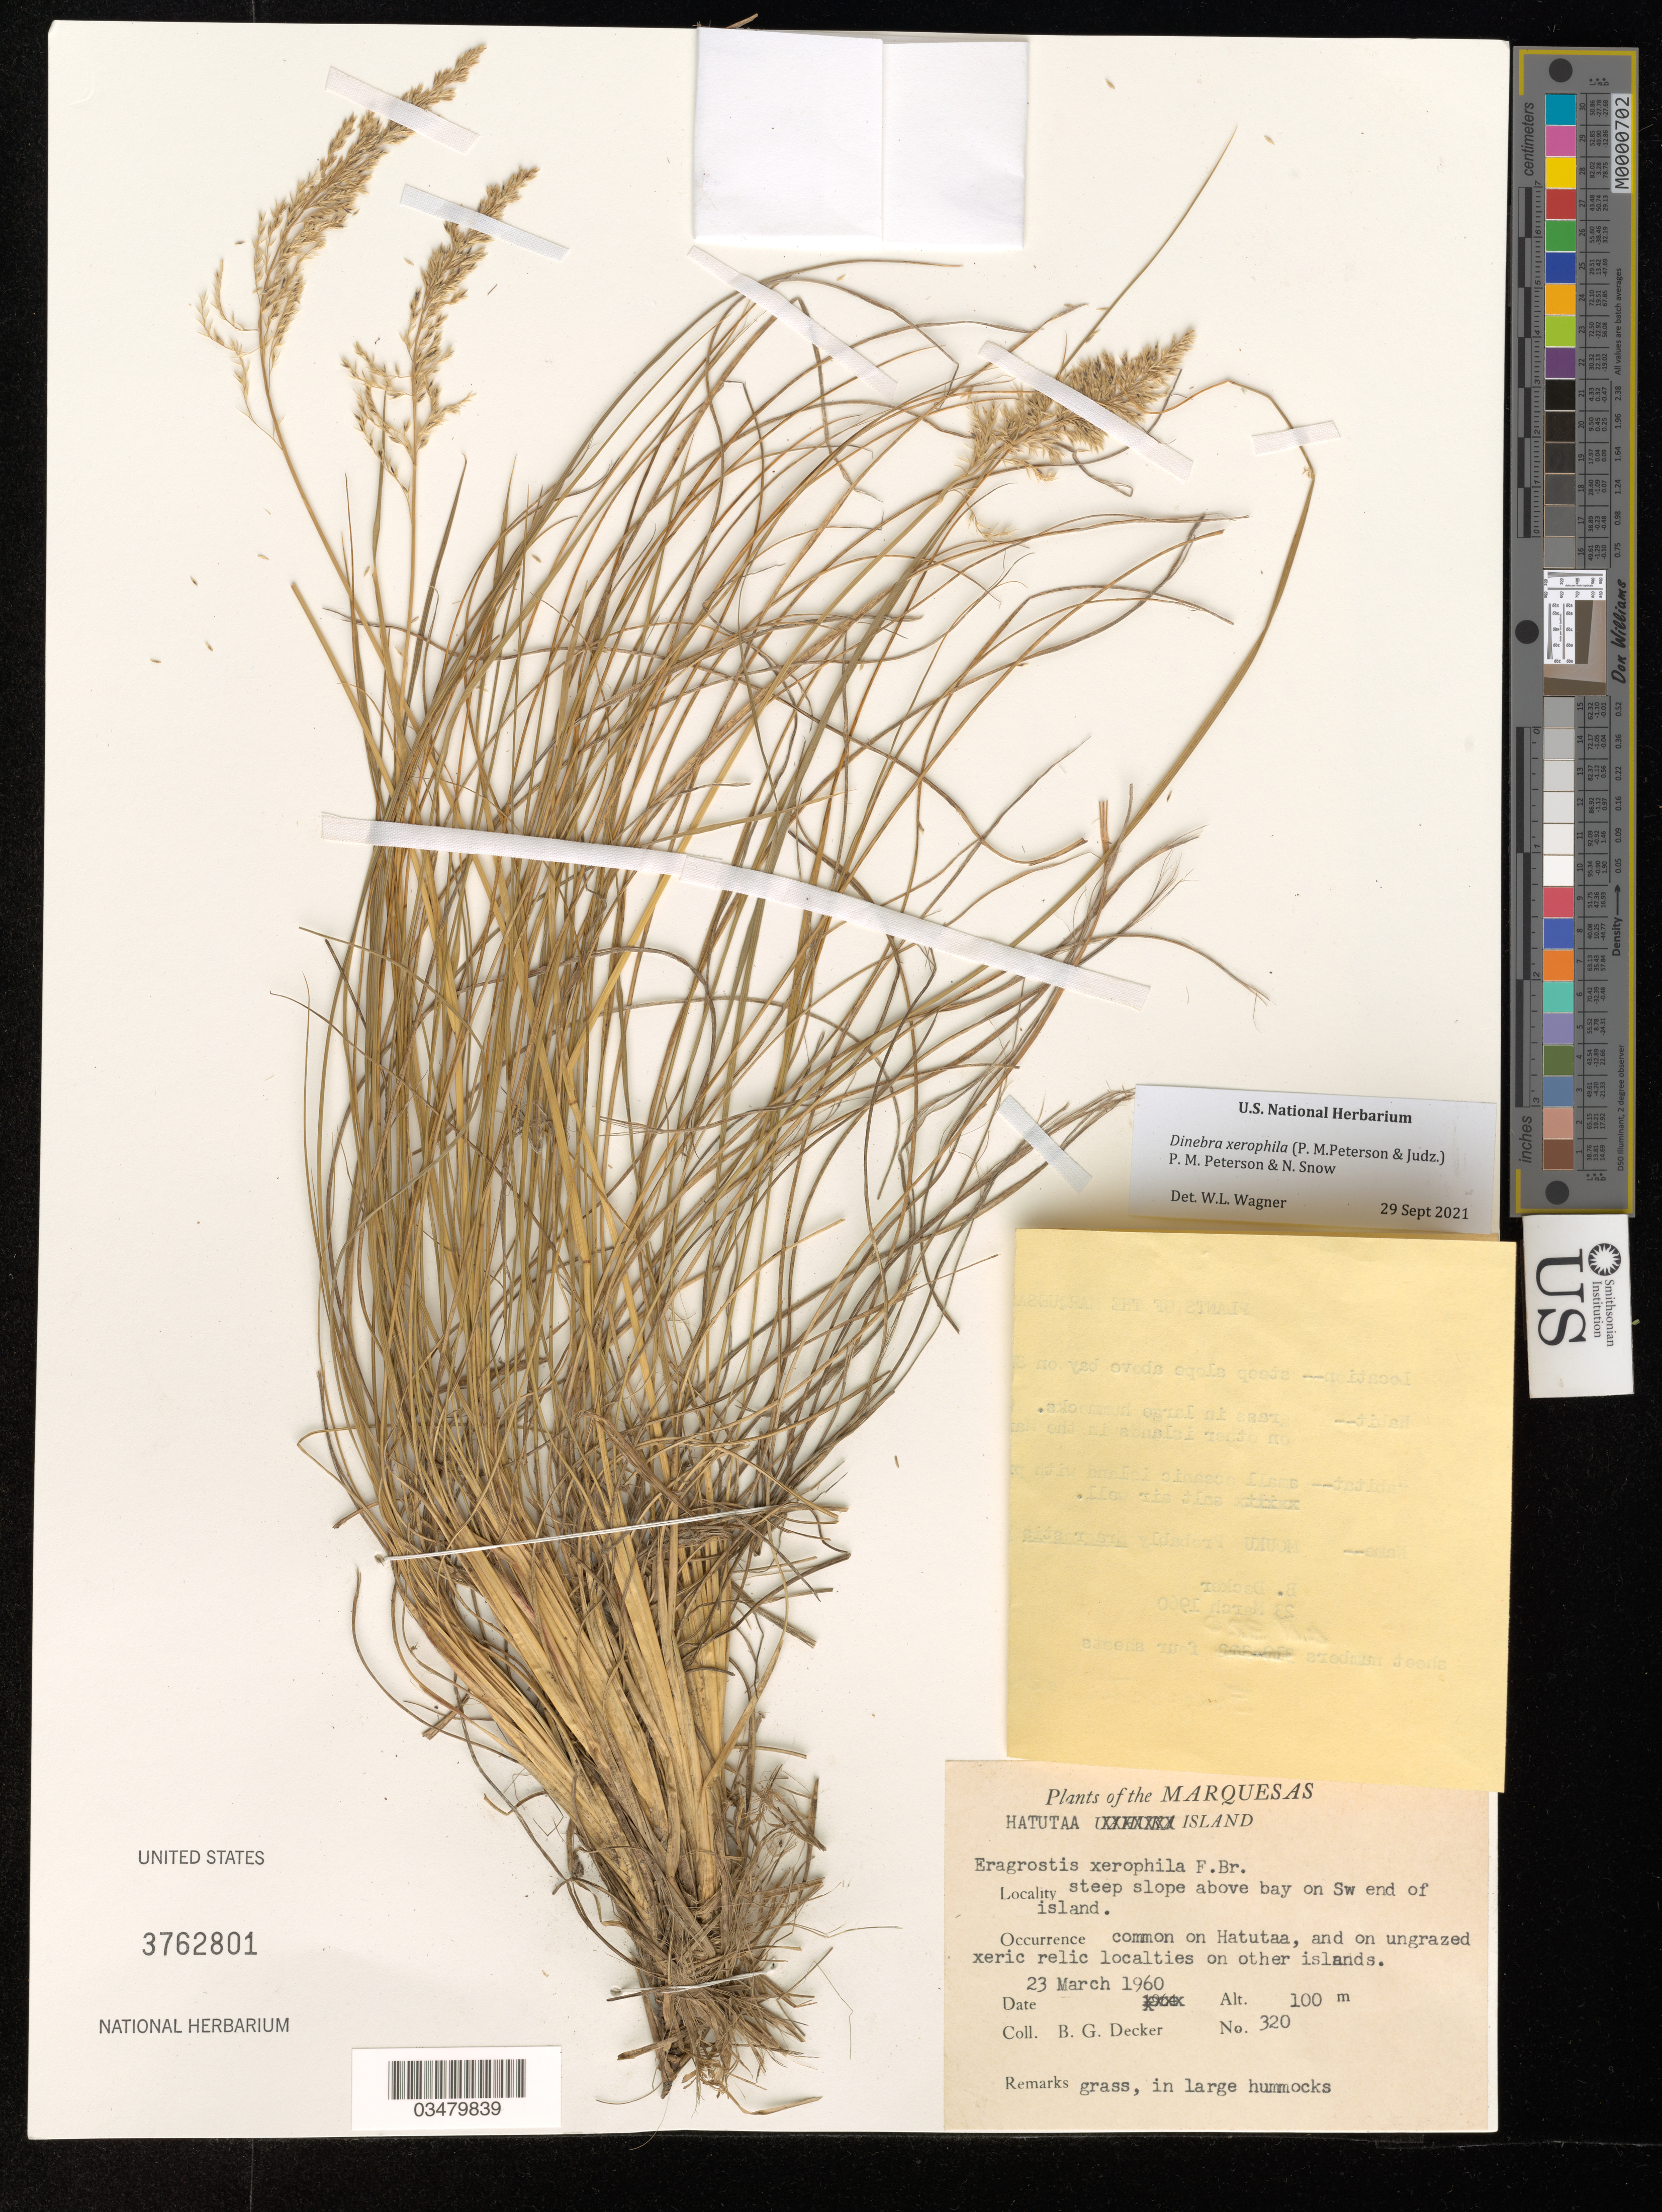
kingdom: Plantae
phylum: Tracheophyta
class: Liliopsida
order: Poales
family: Poaceae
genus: Dinebra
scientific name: Dinebra xerophila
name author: (P.M. Peterson & Judz.) P.M. Peterson & N. Snow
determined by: Wagner, W. L., (BOT), Smithsonian Institution - National Museum of Natural History (UNITED STATES)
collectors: B. G. Decker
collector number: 320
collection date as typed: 23 March 1960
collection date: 1960-03-23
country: French Polynesia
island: Hatutaa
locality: steep slope above bay on SW end of island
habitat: Xeric relic localites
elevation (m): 100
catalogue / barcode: US 3762801